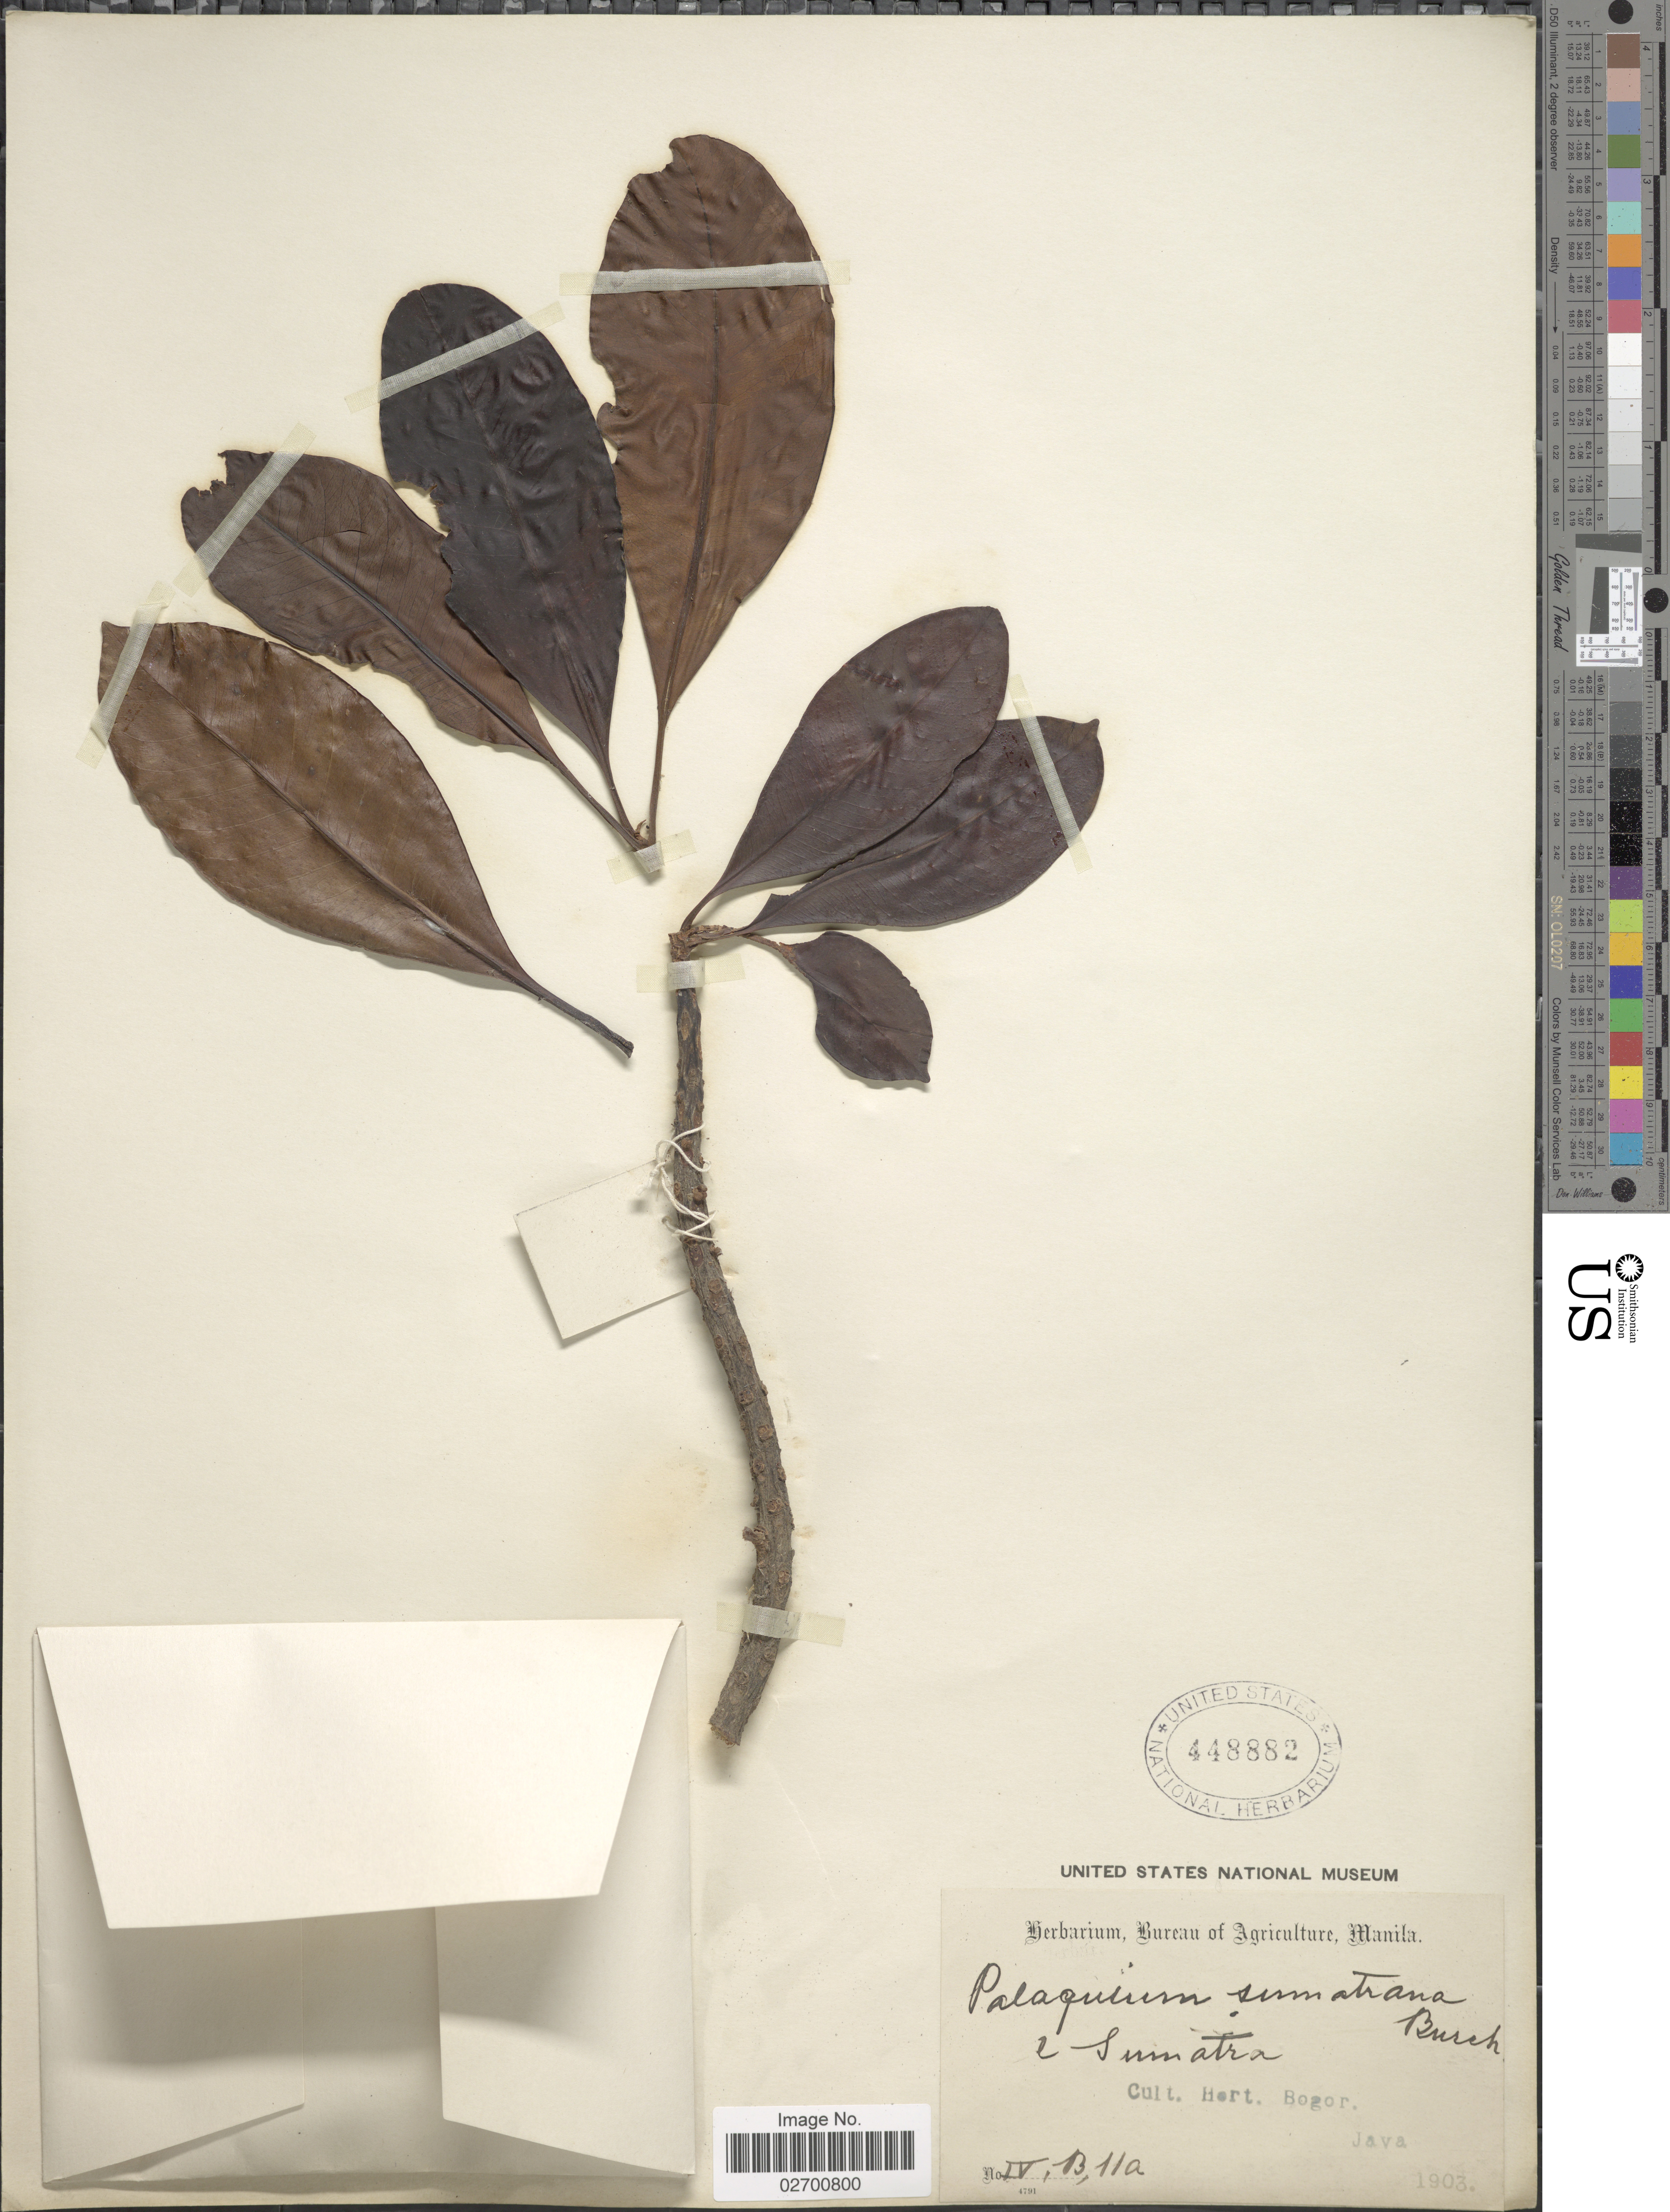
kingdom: Plantae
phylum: Tracheophyta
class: Magnoliopsida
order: Ericales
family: Sapotaceae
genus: Palaquium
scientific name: Palaquium sumatranum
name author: Burck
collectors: ex Herb. Bur. Agric. Manila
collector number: IV, B, 11a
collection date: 1903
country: Indonesia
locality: Cult. Hort. Bogor, e Sumatra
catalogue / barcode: US 448882